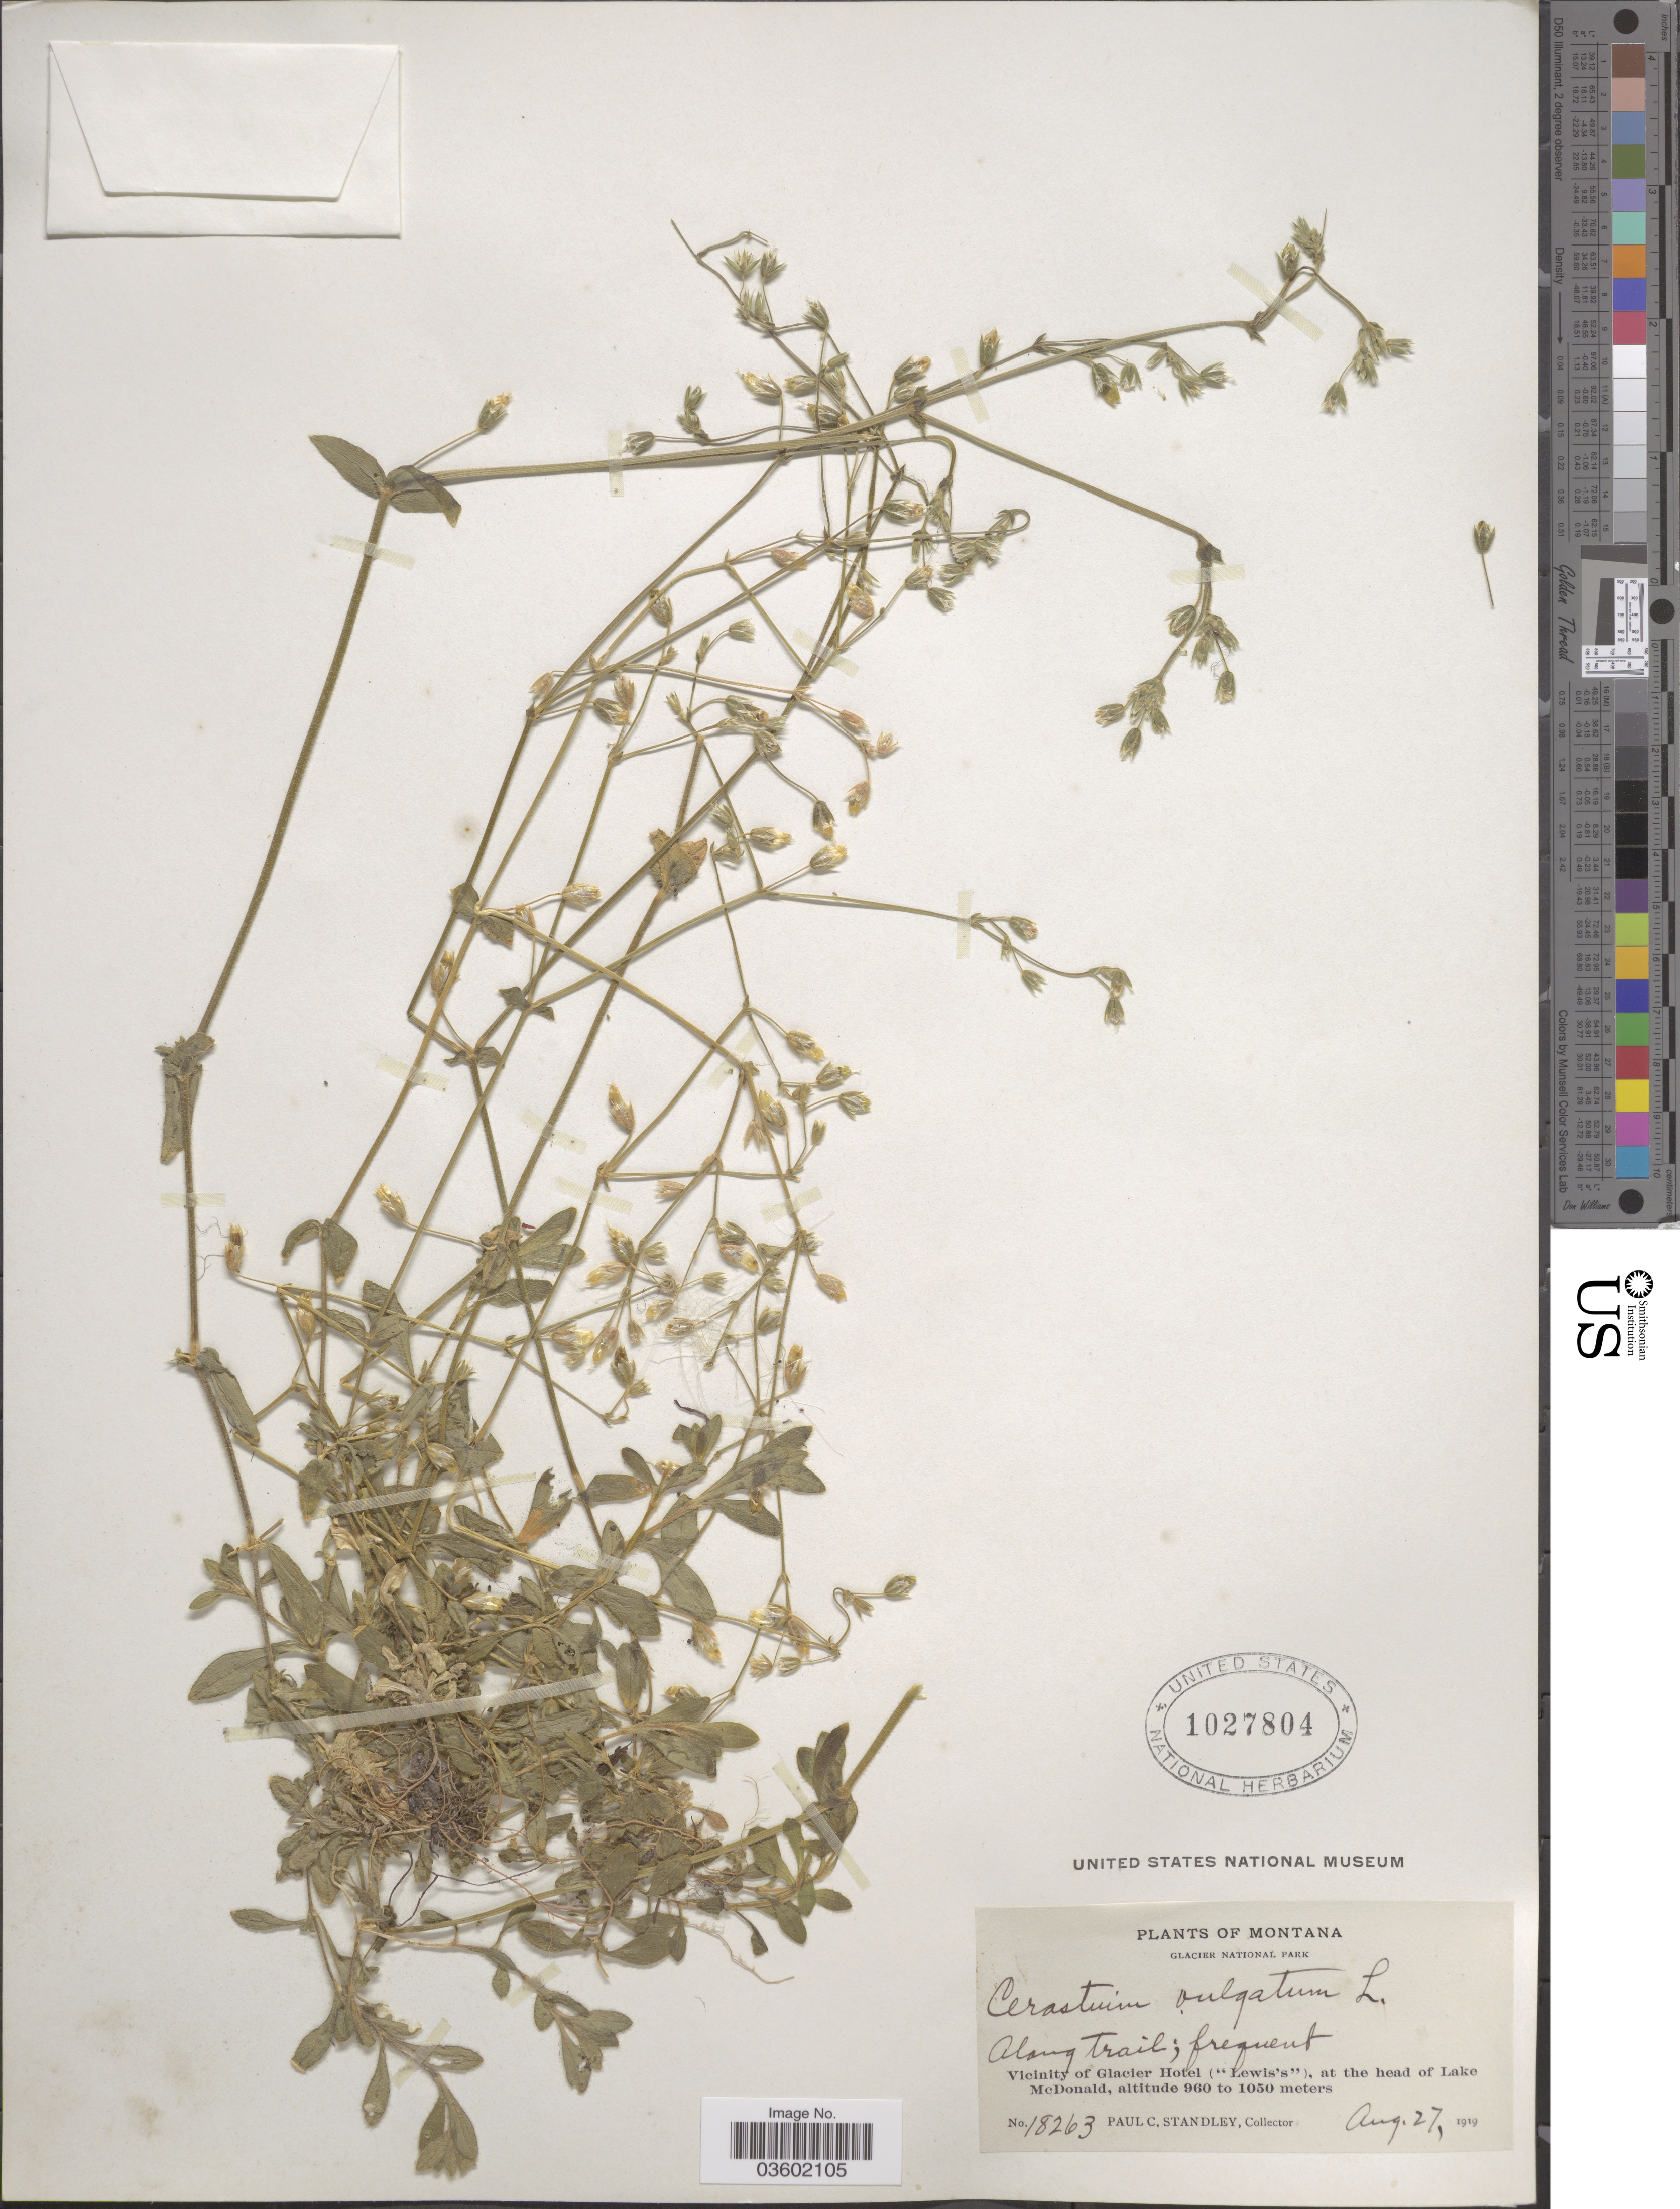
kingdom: Plantae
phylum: Tracheophyta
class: Magnoliopsida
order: Caryophyllales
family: Caryophyllaceae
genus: Cerastium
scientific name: Cerastium vulgatum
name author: L.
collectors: P. C. Standley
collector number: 18263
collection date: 1919-08-27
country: United States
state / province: Montana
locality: Glacier National Park. Vicinity of Glacier Hotel ("Lewis's"), at the head of Lake McDonald.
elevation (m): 960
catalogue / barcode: US 1027804